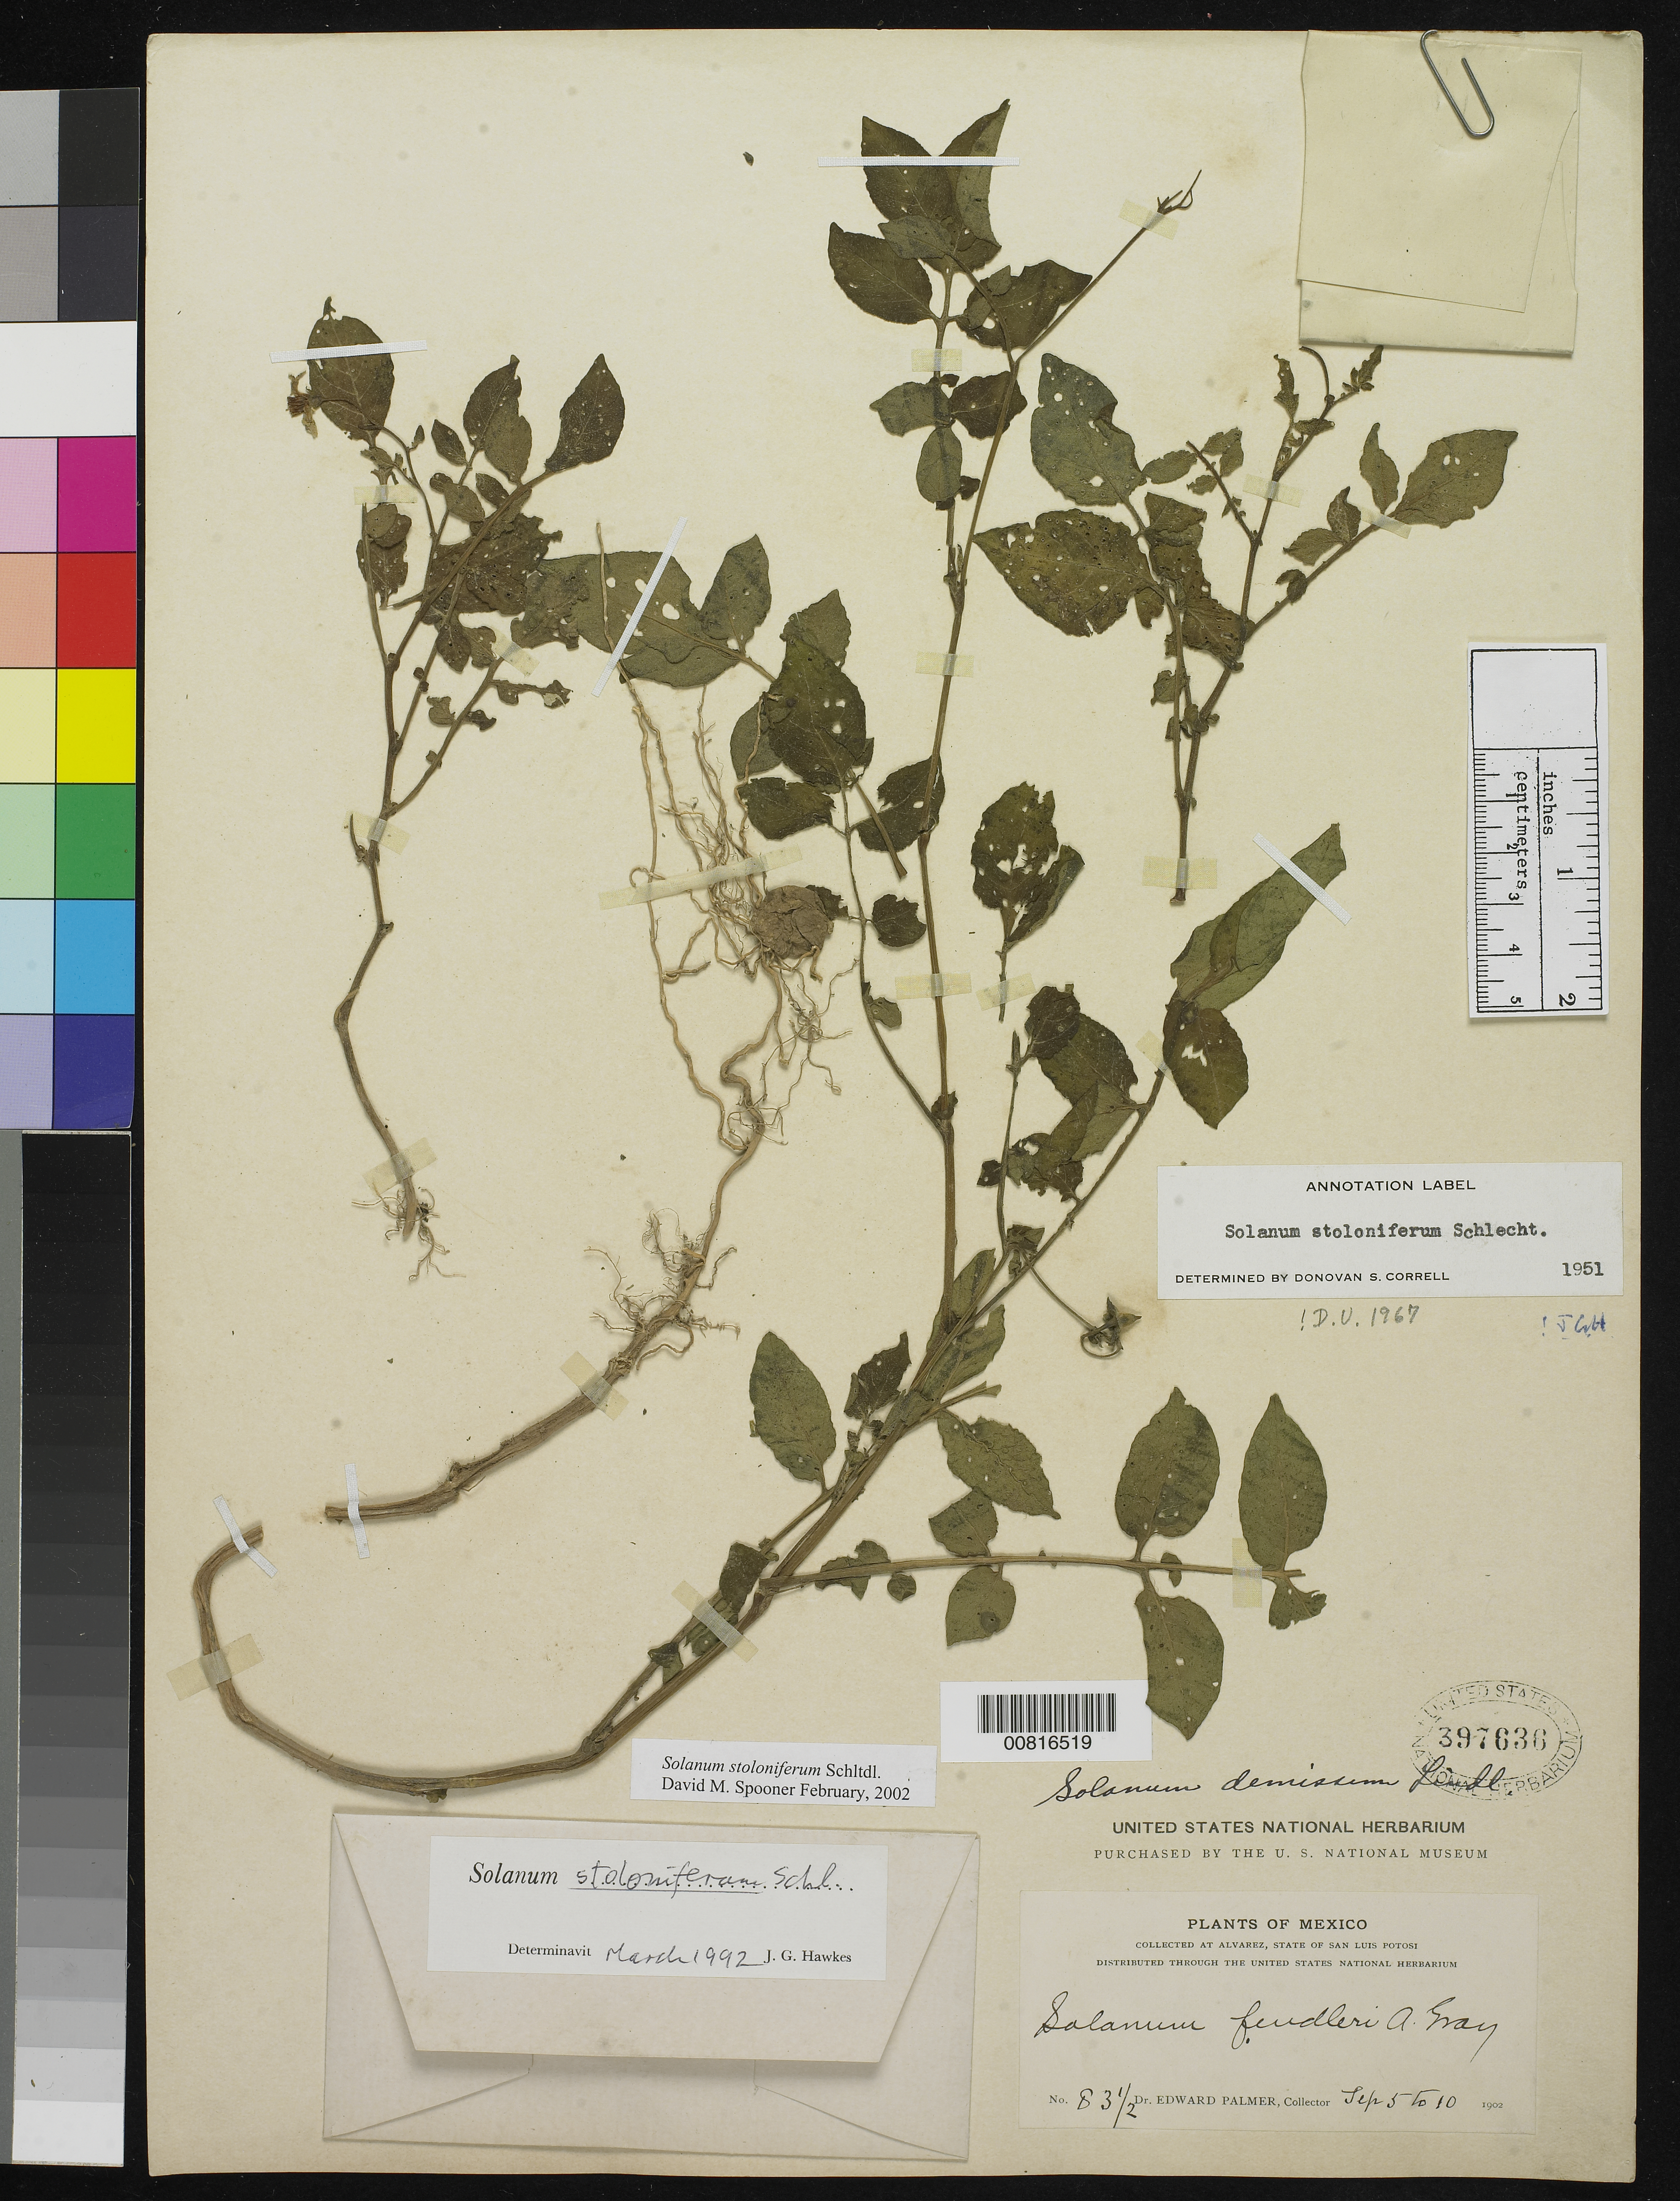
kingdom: Plantae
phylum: Tracheophyta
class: Magnoliopsida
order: Solanales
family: Solanaceae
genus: Solanum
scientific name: Solanum stoloniferum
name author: Schltdl.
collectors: E. Palmer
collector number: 83½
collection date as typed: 05 Sep 1902 to 10 Sep 1902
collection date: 1902-09-05/1902-09-10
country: Mexico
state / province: San Luis Potosí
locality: Alvarez, San Luis Potosí.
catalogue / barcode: US 397636